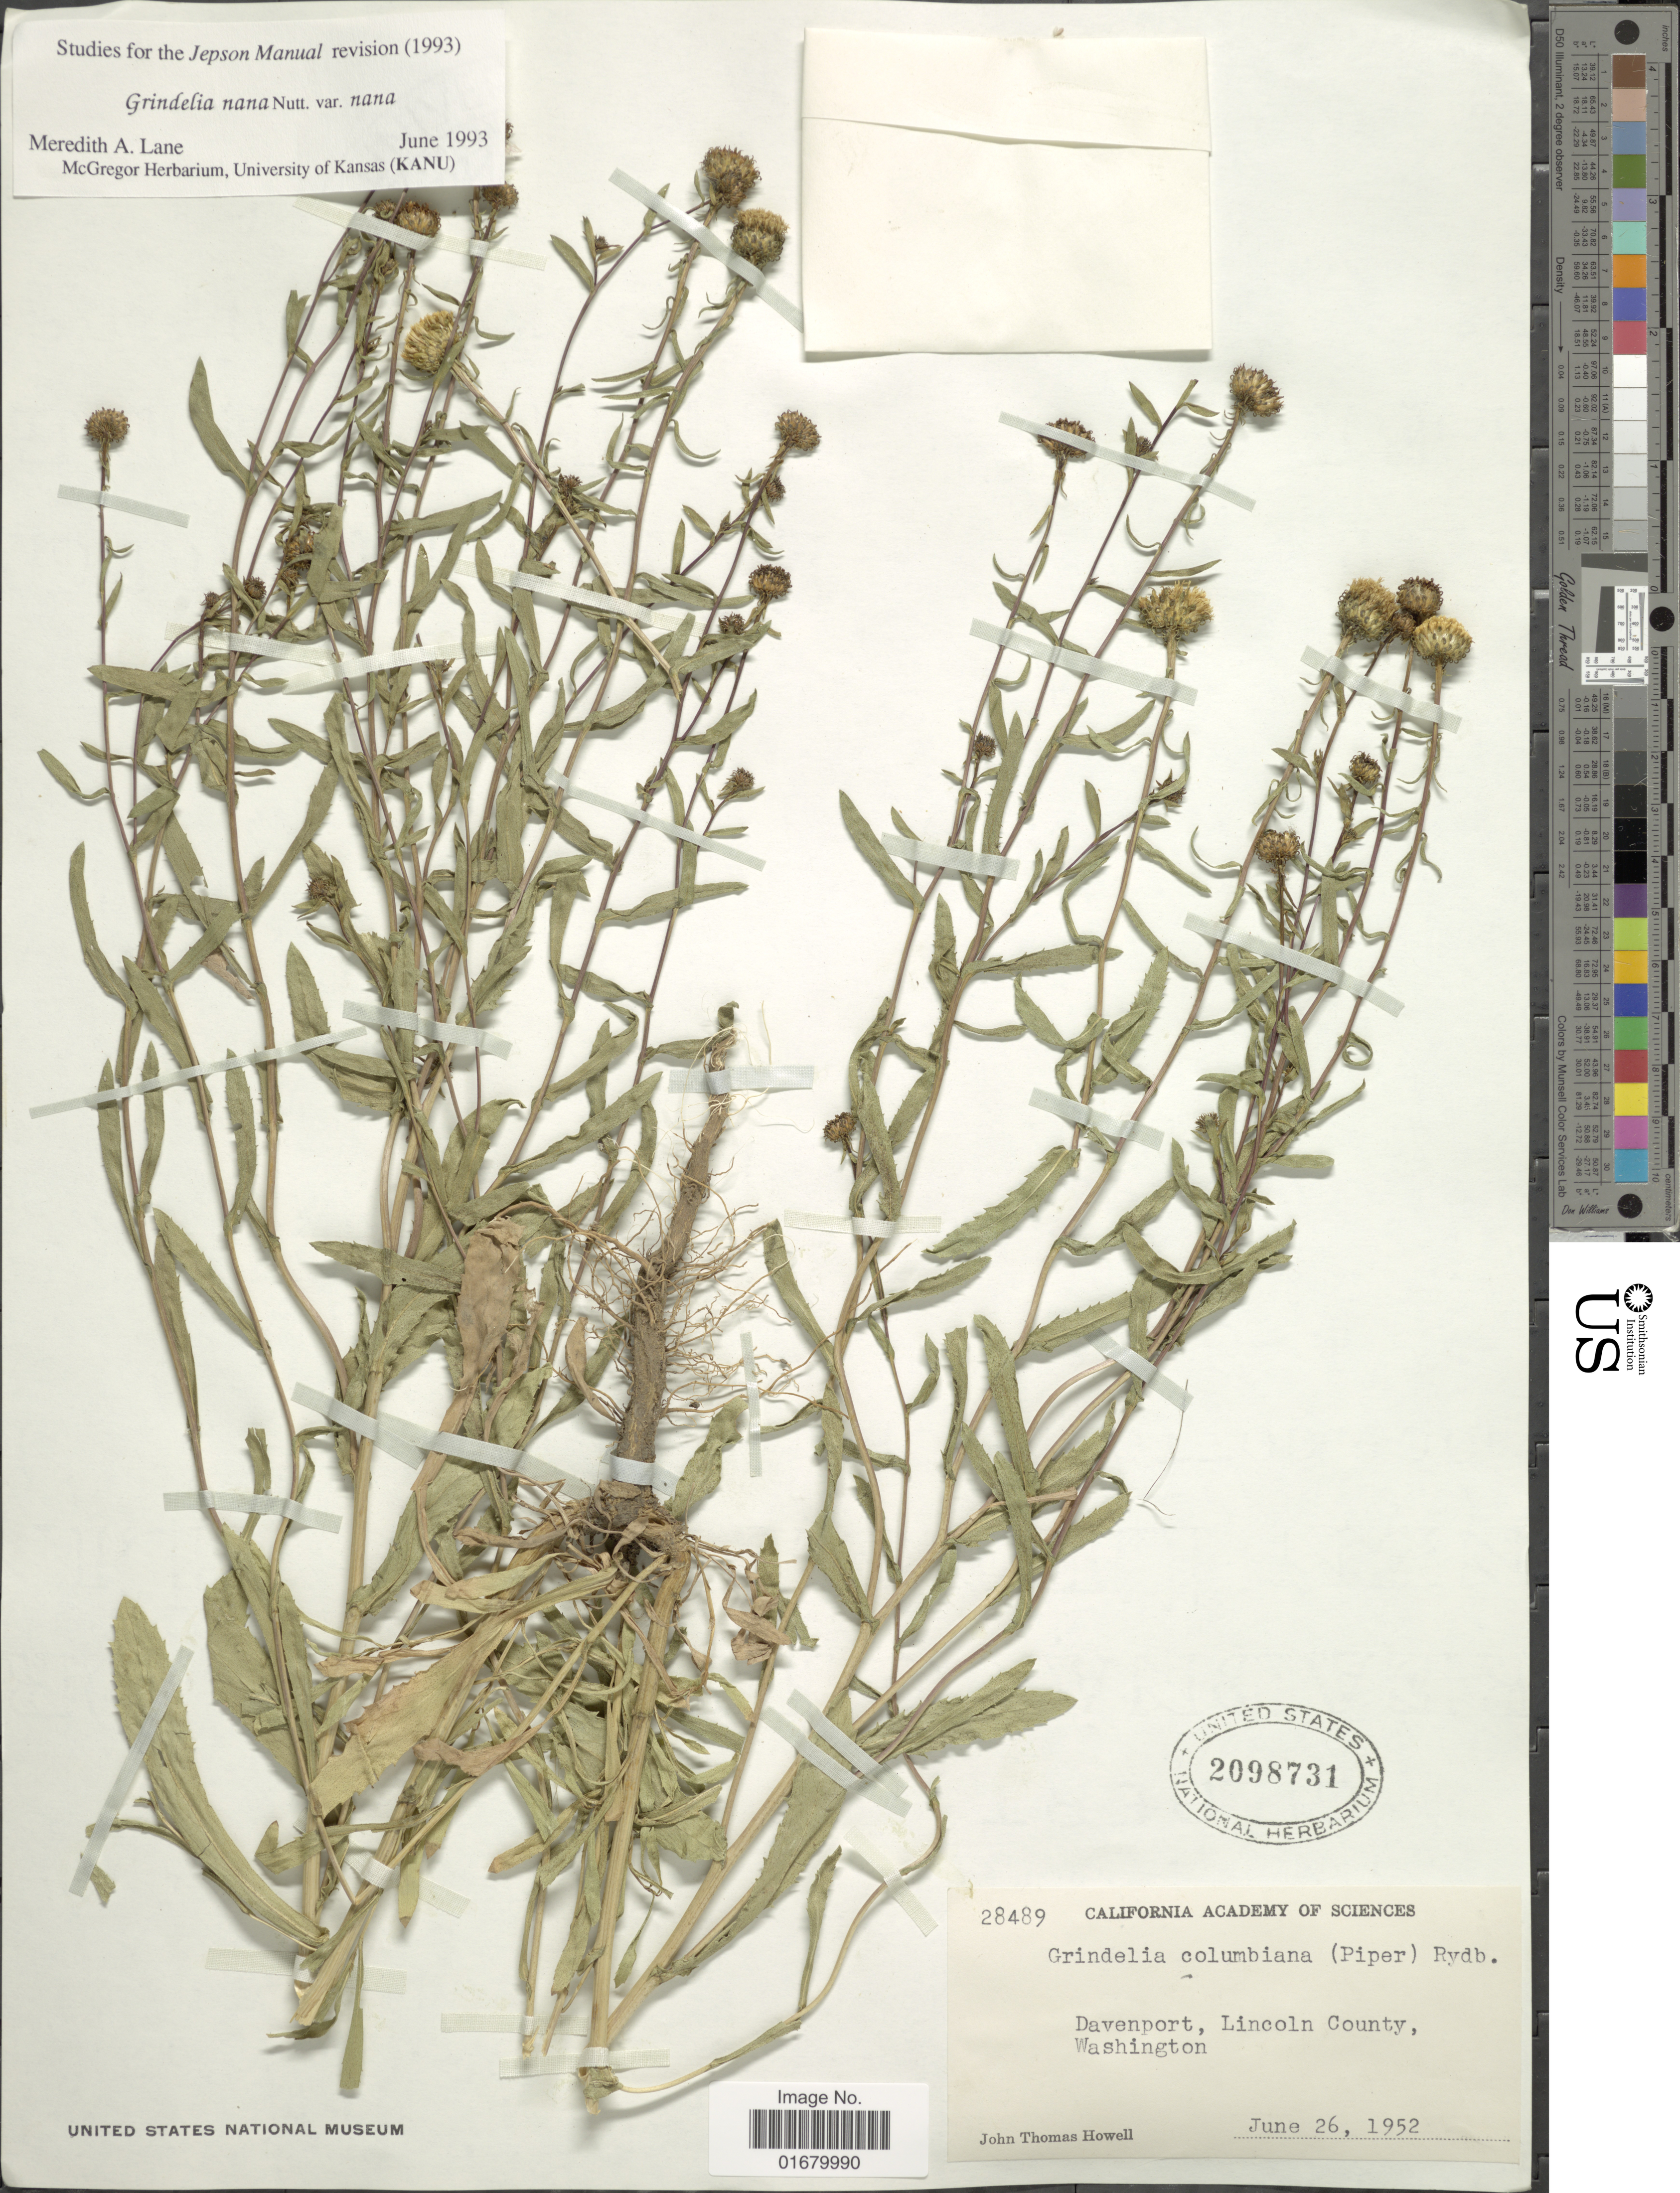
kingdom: Plantae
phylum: Tracheophyta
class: Magnoliopsida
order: Asterales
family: Asteraceae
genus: Grindelia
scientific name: Grindelia nana var. nana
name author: Nutt.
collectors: J. T. Howell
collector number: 28489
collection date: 1952-06-26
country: United States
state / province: Washington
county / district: Lincoln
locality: Davenport, Lincoln County.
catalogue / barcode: US 2098731